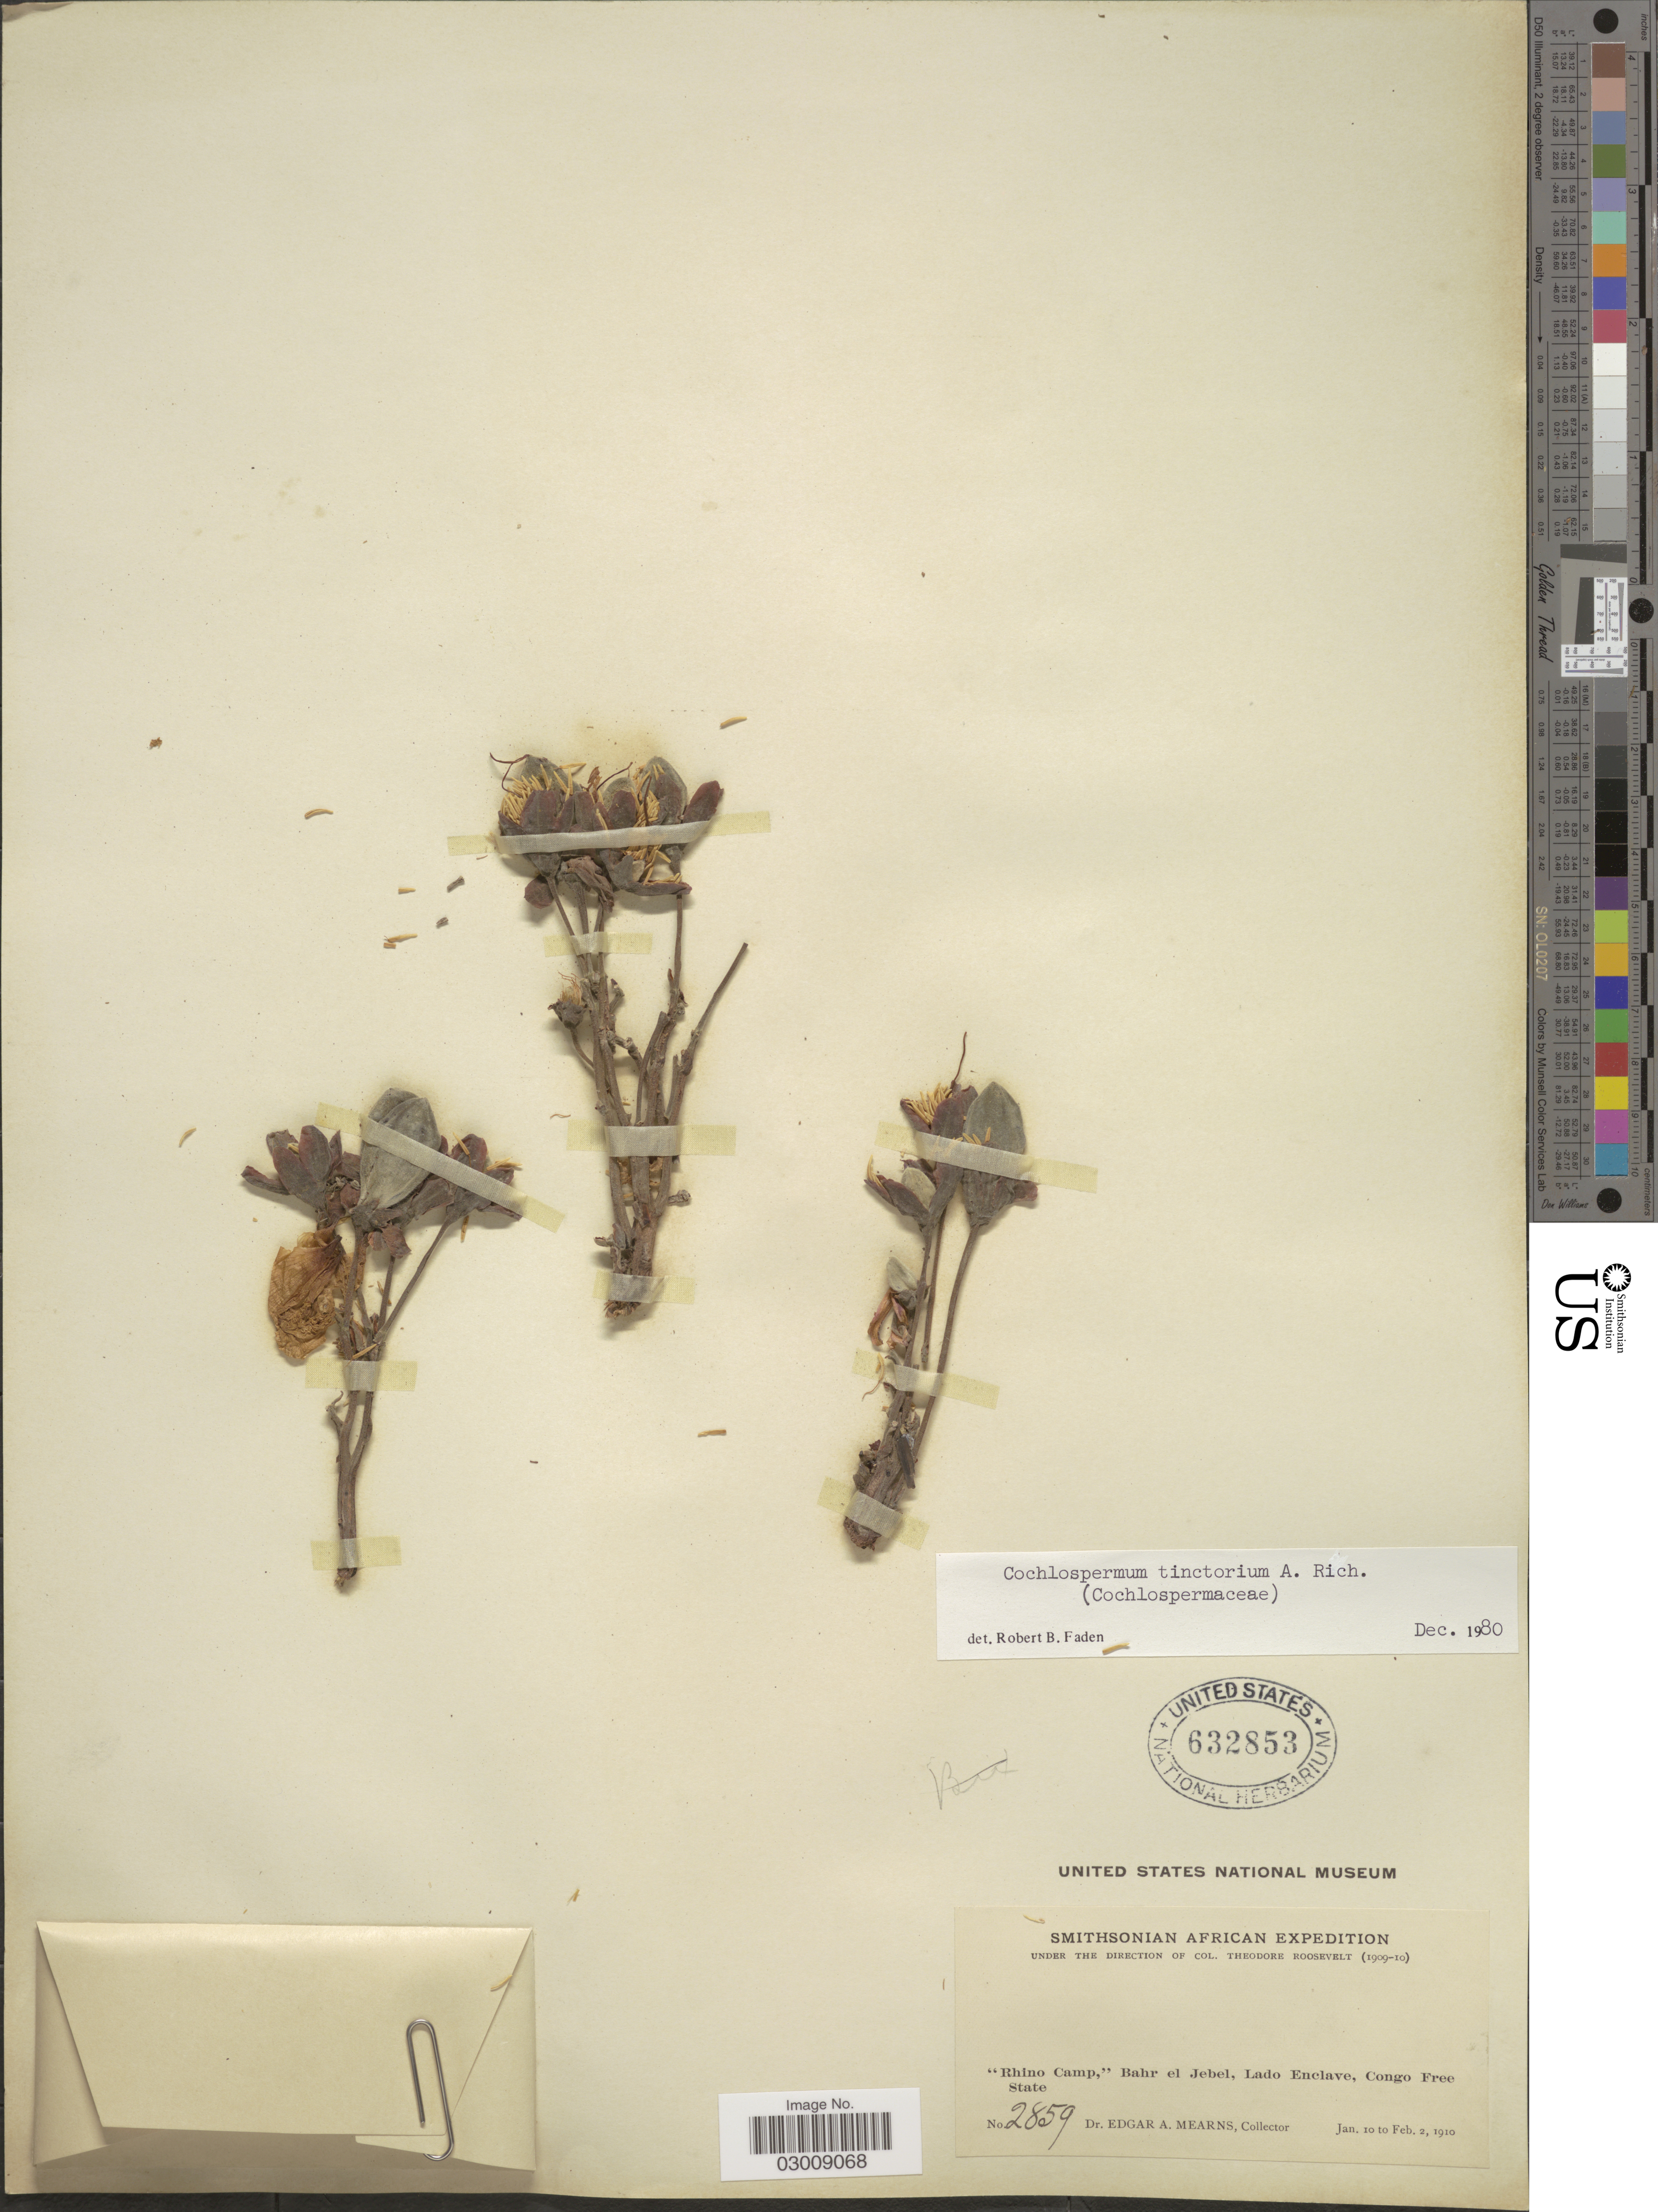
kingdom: Plantae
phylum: Tracheophyta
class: Magnoliopsida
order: Malvales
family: Cochlospermaceae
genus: Cochlospermum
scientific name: Cochlospermum tinctorium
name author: A. Rich.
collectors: E. A. Mearns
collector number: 2859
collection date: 1910-01-10/1910-02-02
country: Congo, Democratic Republic of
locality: Rhino Camp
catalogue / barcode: US 632853